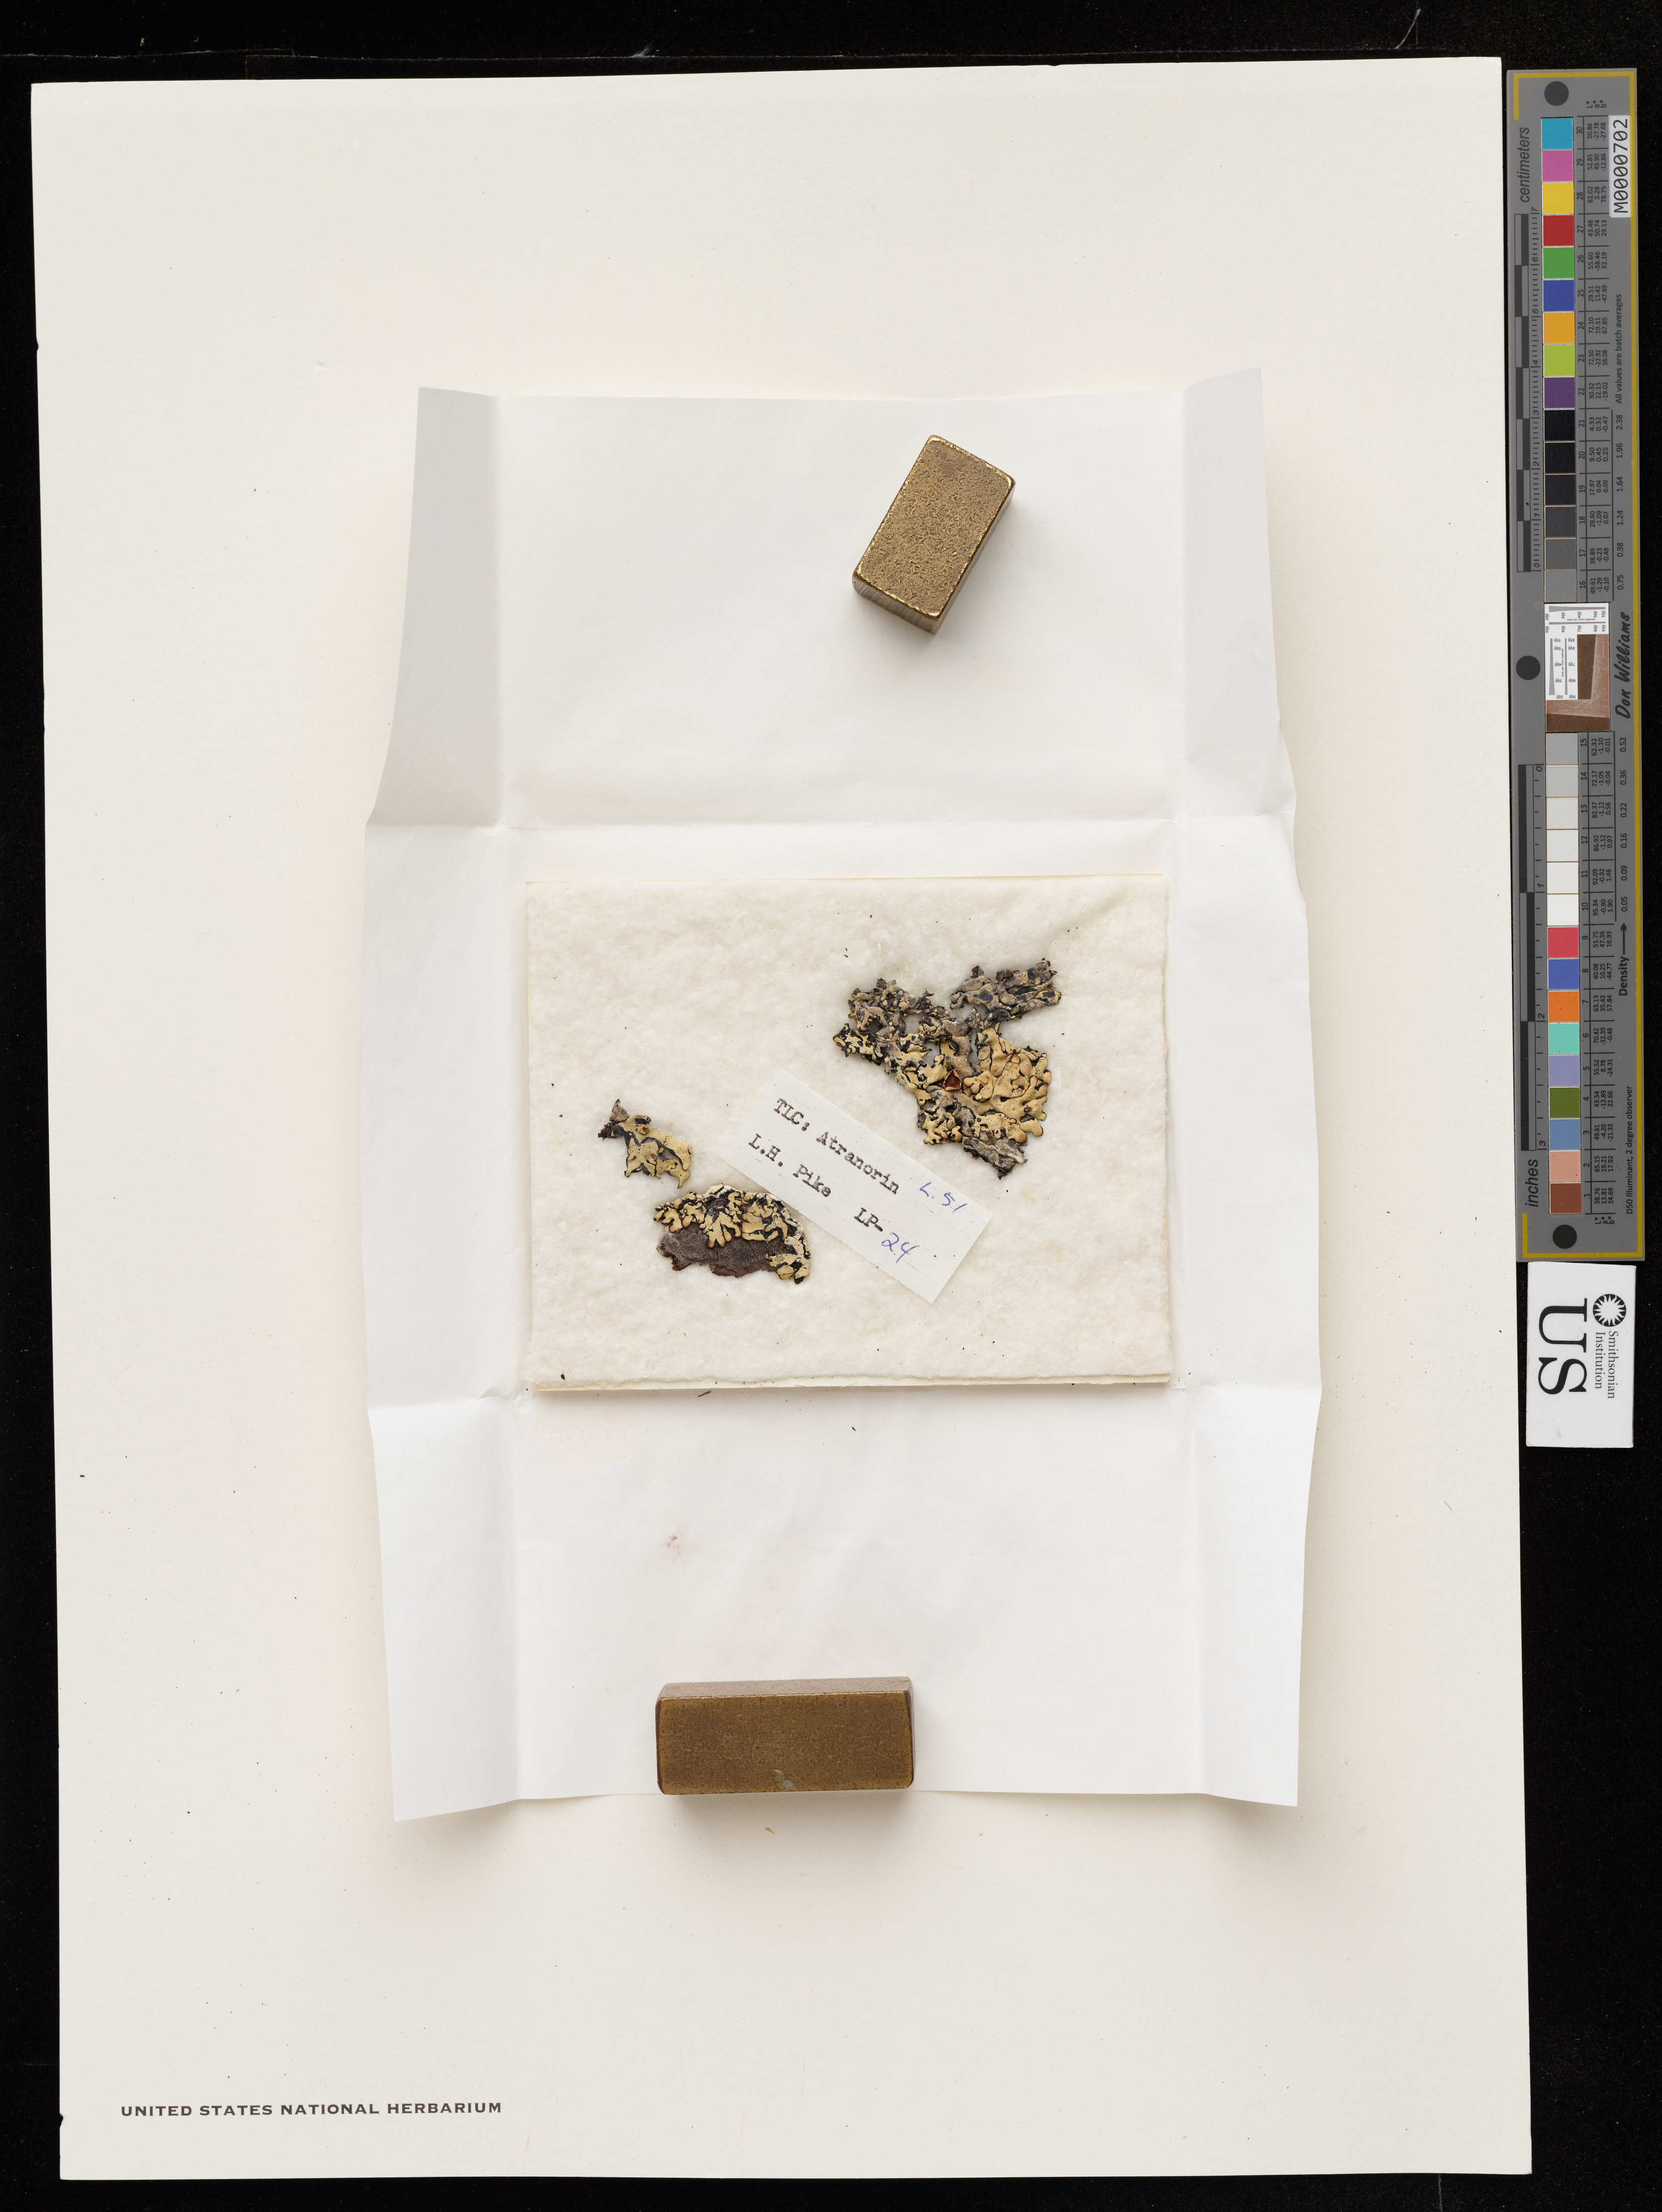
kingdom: Fungi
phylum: Ascomycota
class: Lecanoromycetes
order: Lecanorales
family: Parmeliaceae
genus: Hypogymnia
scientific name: Hypogymnia apinnata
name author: Goward & McCune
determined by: McCune, B.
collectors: S. Leuthner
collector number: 51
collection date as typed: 28 Jul 1967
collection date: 1967-07-28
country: United States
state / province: Oregon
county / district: Lane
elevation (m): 0